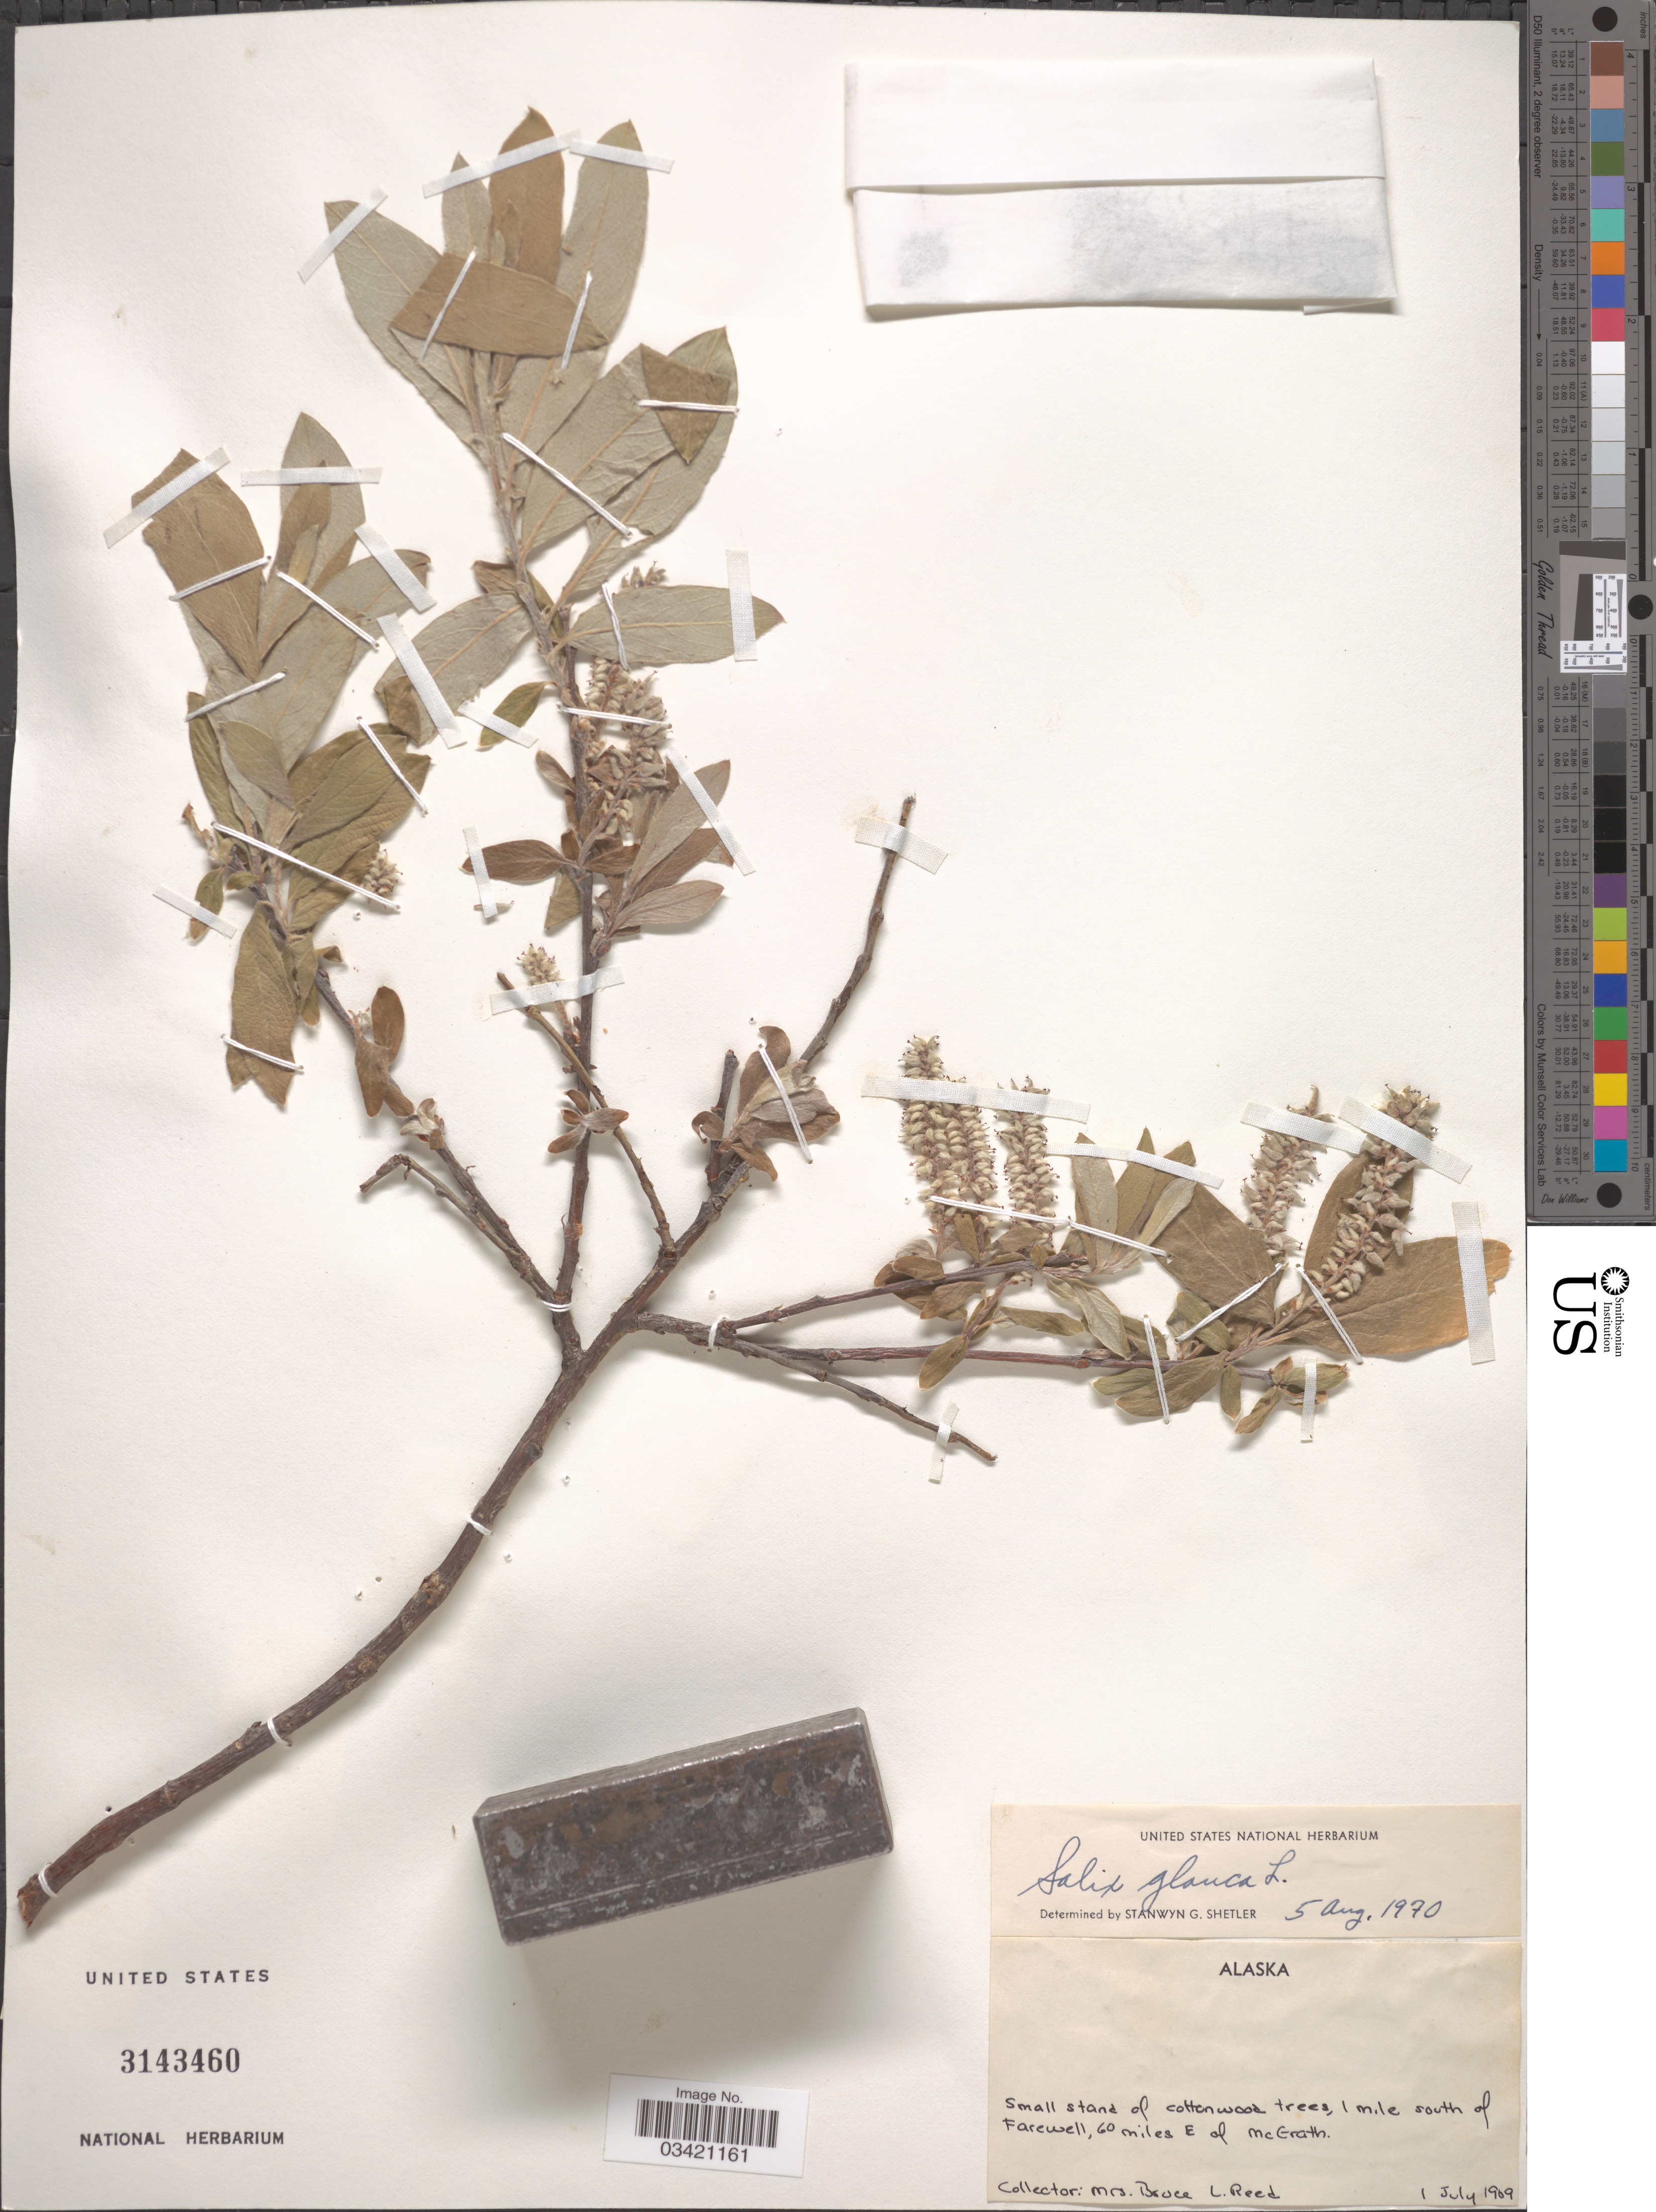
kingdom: Plantae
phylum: Tracheophyta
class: Magnoliopsida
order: Malpighiales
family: Salicaceae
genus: Salix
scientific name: Salix glauca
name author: L.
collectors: B. Reed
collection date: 1909-07-01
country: United States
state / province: Alaska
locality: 1 miles south of Farewell, 60 miles E of McGrath.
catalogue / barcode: US 3143460